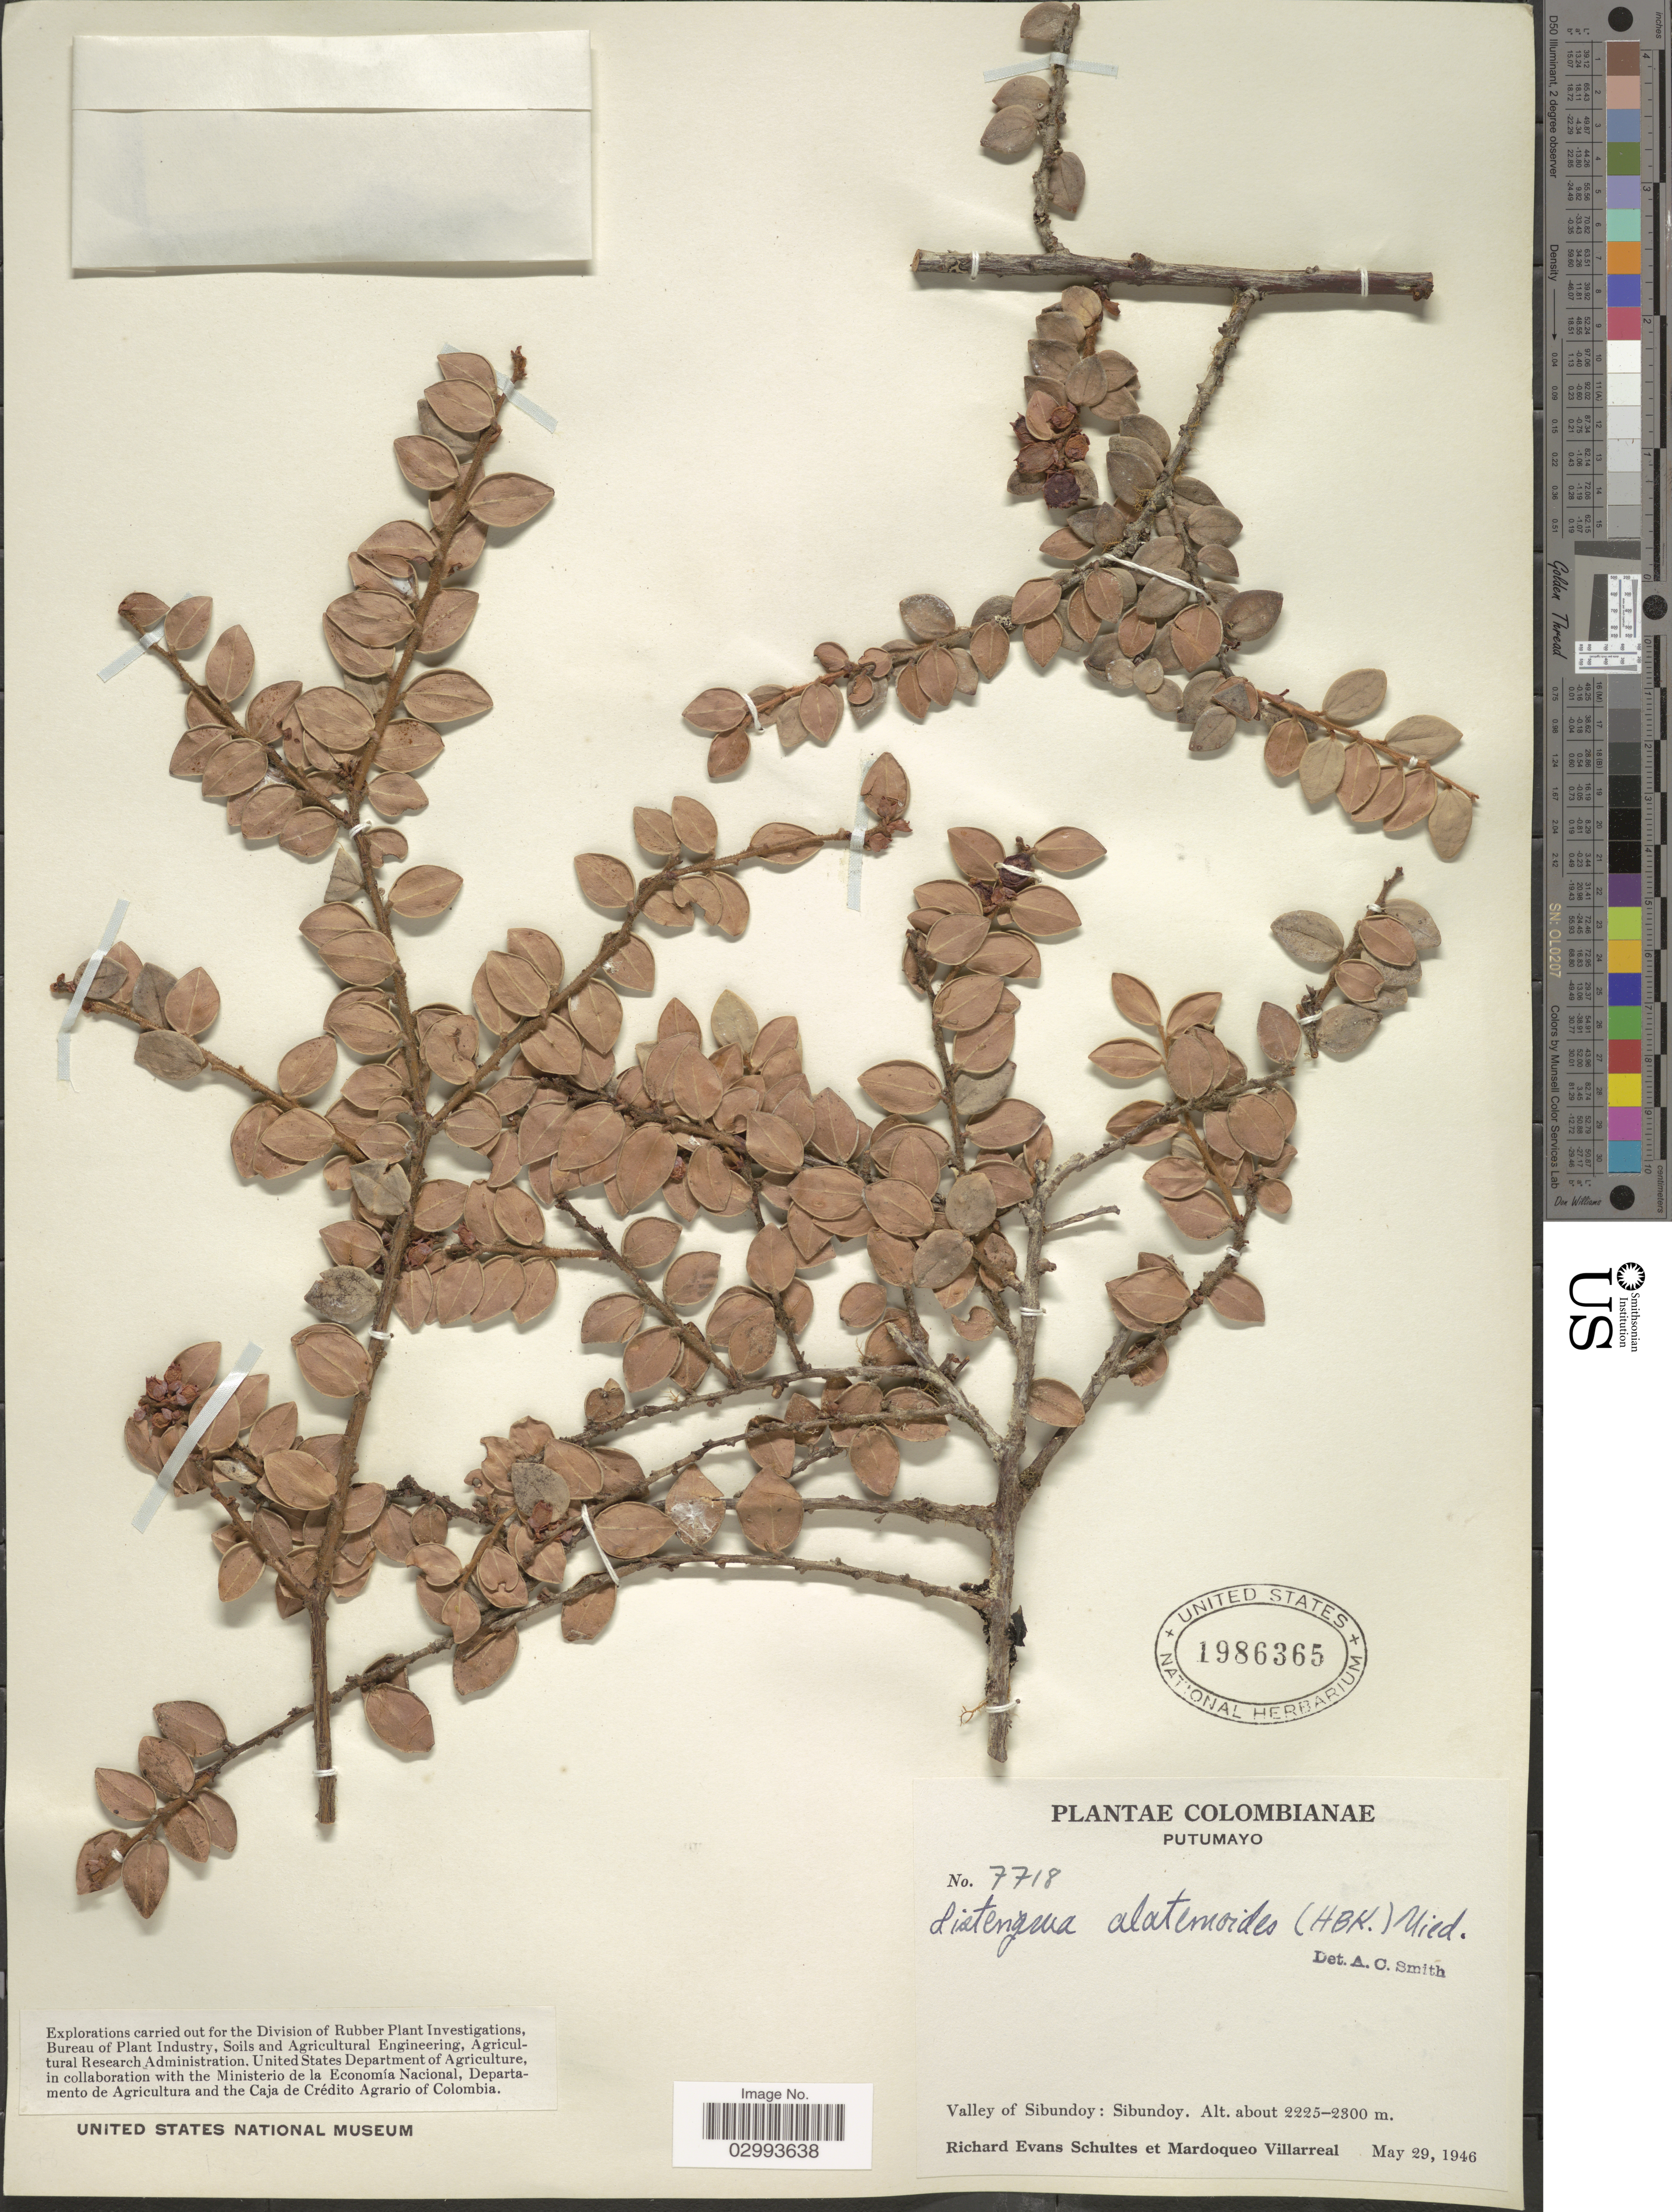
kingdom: Plantae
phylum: Tracheophyta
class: Magnoliopsida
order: Ericales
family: Ericaceae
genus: Disterigma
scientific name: Disterigma alaternoides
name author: (Kunth) Nied.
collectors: R. E. Schultes & M. Villarreal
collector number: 7718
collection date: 1946-05-29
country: Colombia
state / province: Putumayo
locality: Valley of Sibundoy: Sibundoy.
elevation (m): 2225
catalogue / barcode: US 1986365